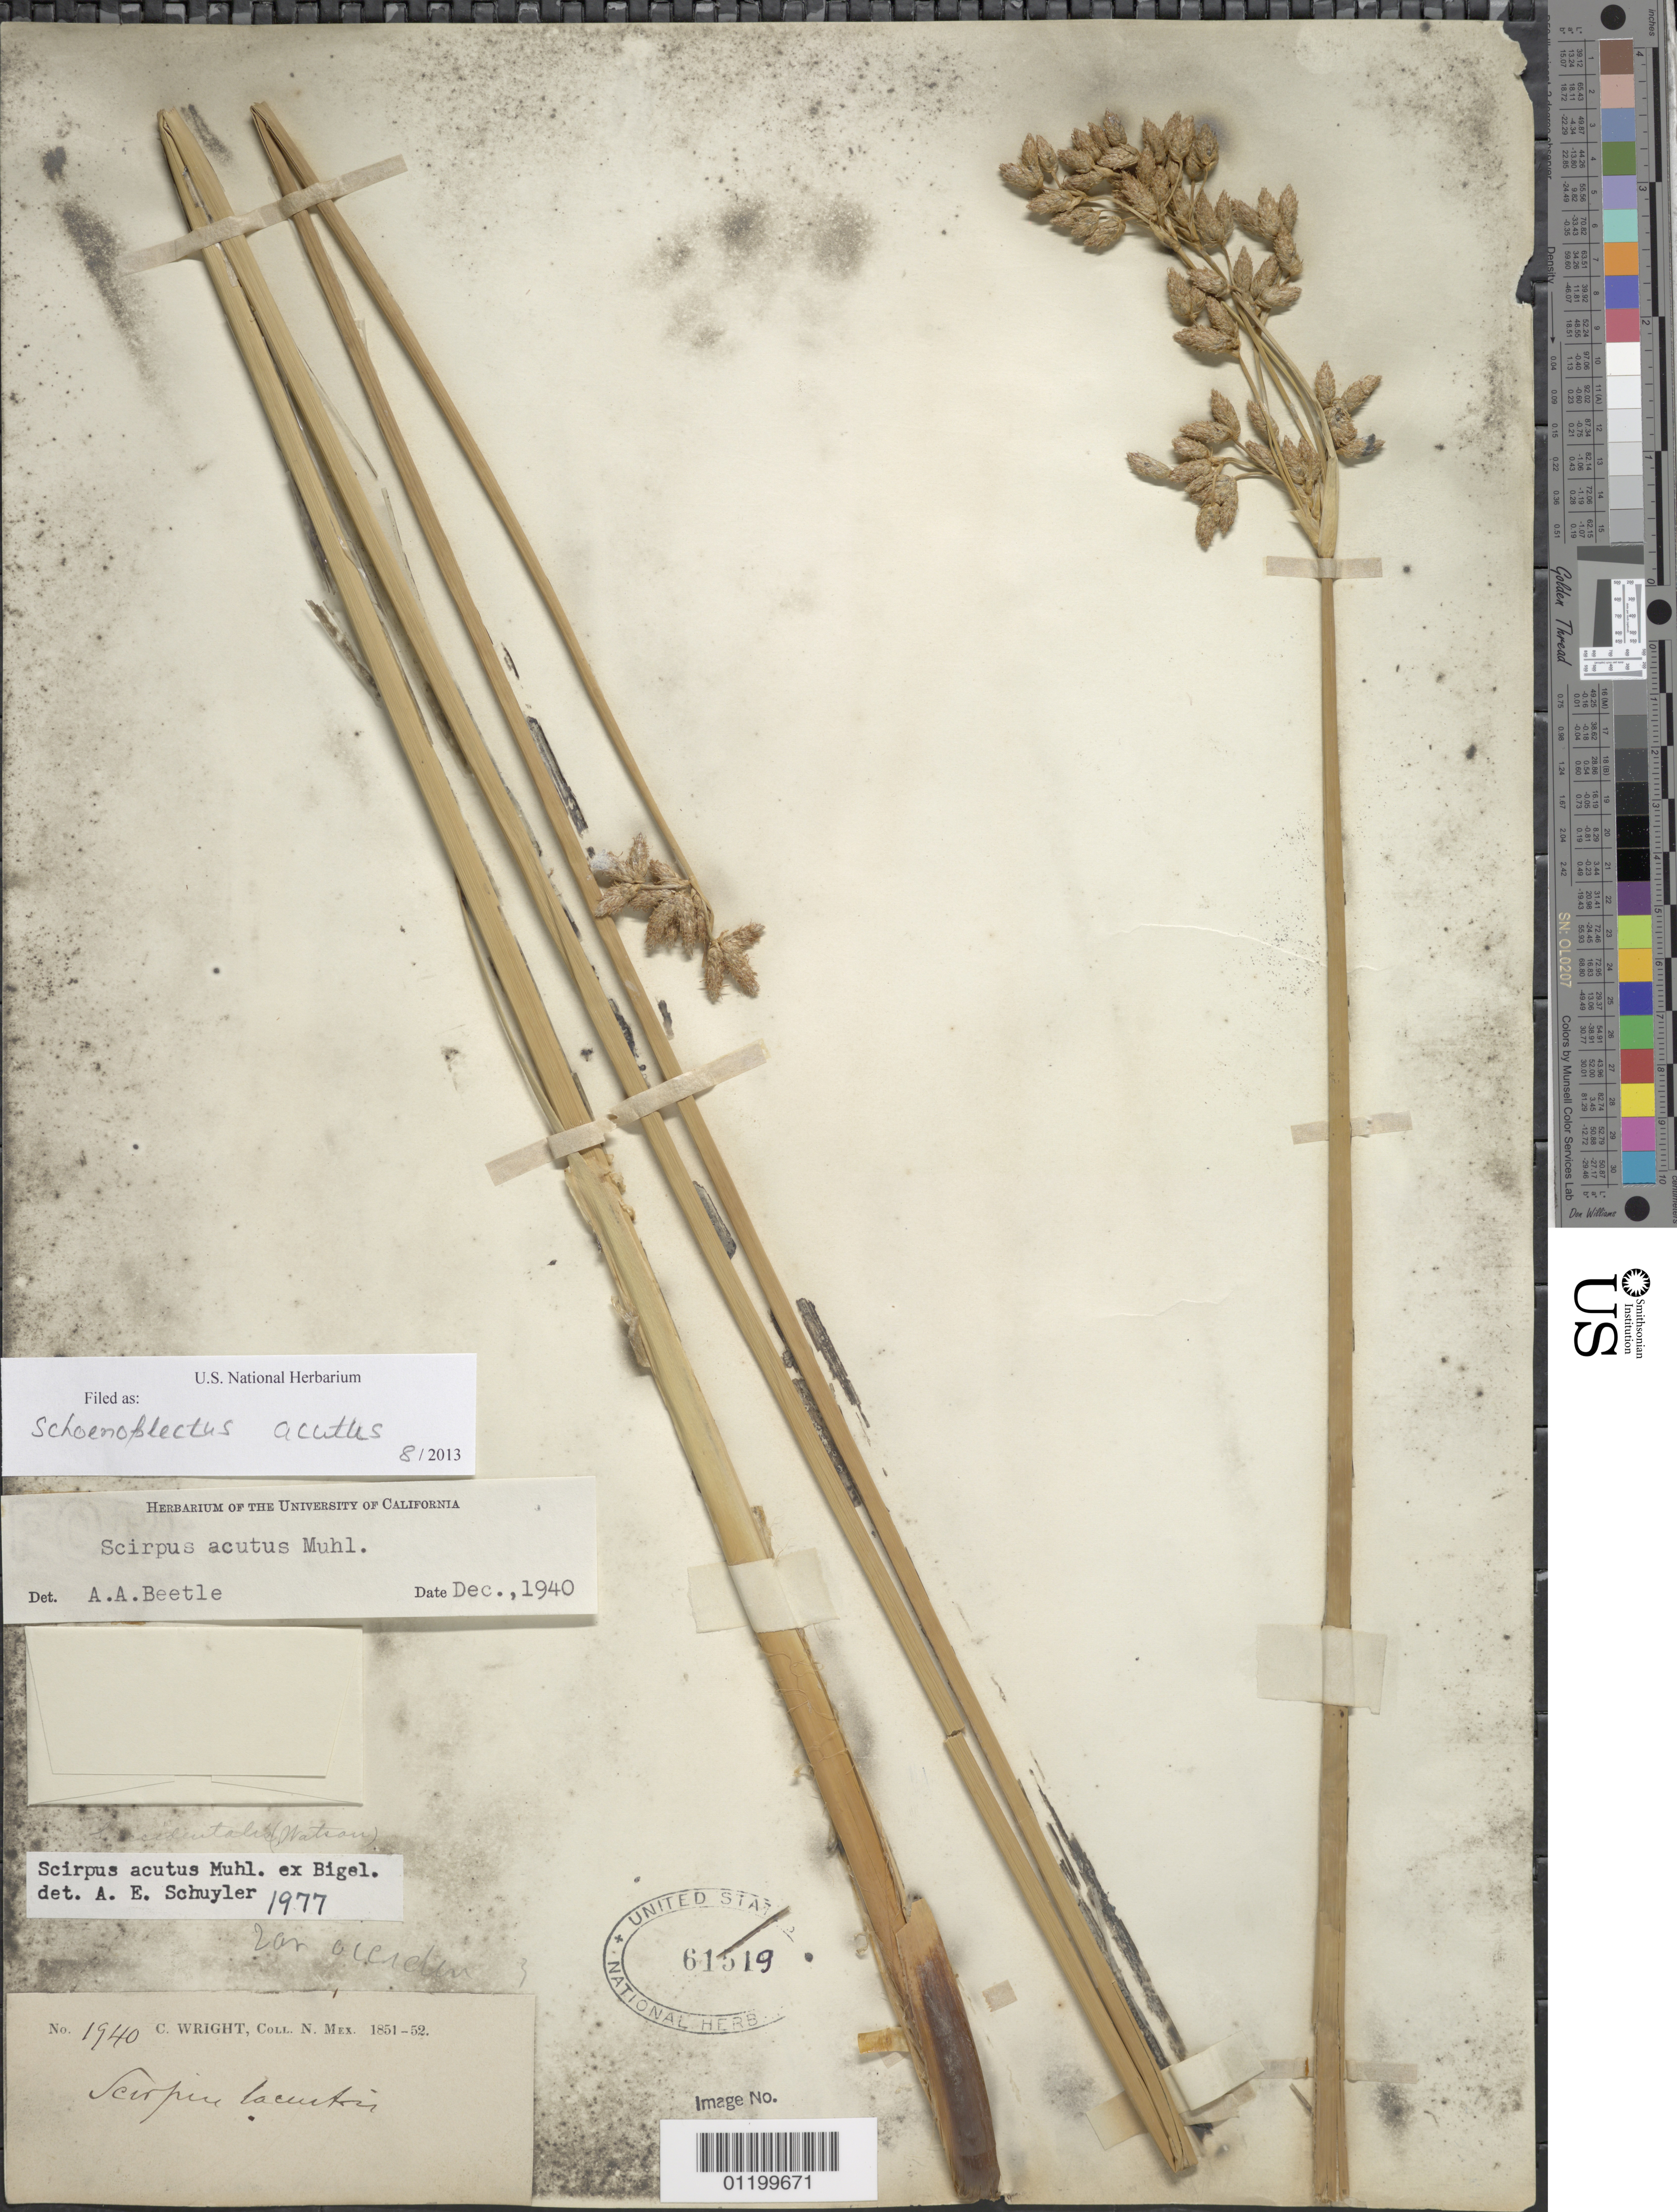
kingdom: Plantae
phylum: Tracheophyta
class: Liliopsida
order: Poales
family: Cyperaceae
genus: Schoenoplectus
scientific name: Schoenoplectus acutus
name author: (Muhl. ex Bigelow) Á. Löve & D. Löve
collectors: C. Wright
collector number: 1940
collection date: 1851/1852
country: United States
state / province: New Mexico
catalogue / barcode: US 61519